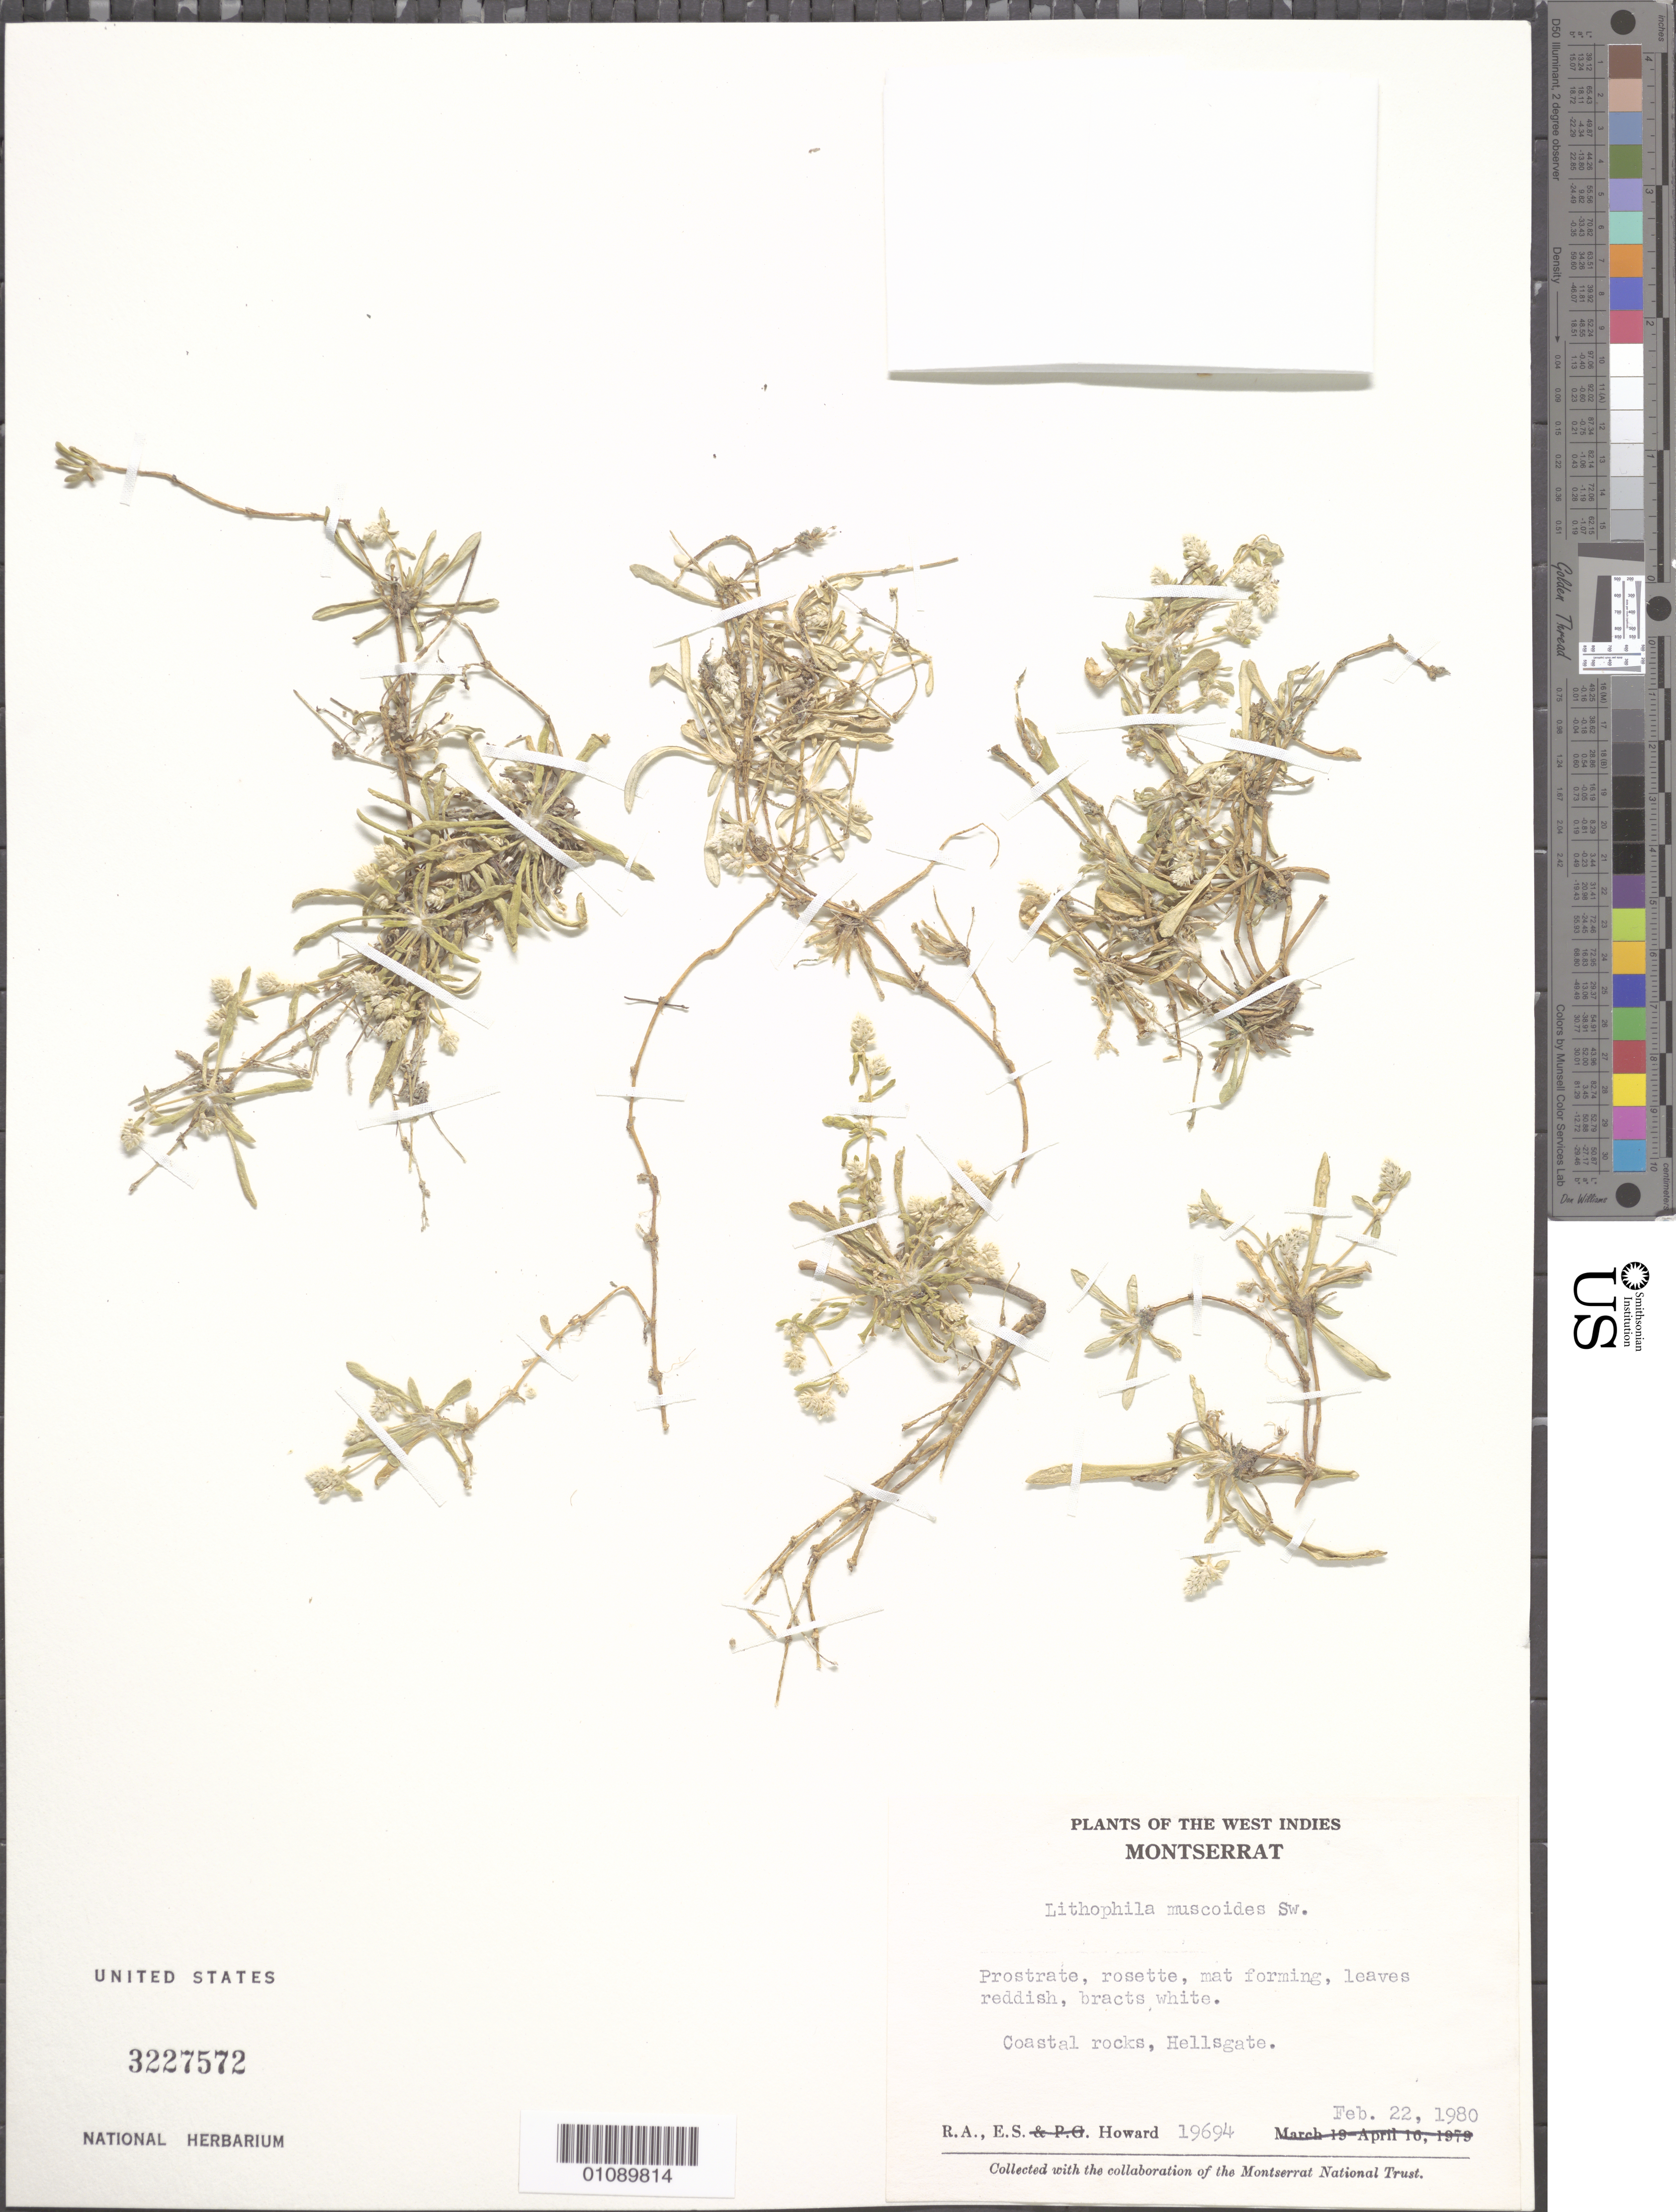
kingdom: Plantae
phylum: Tracheophyta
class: Magnoliopsida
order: Caryophyllales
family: Amaranthaceae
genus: Gomphrena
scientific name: Gomphrena muscoides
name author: (Sw.) T. Ortuño & Borsch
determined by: Strong, Mark T., (BOT), Smithsonian Institution - National Museum of Natural History (UNITED STATES)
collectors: R. A. Howard & E. S. Howard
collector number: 19694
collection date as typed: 22 Feb 1980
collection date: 1980-02-22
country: Montserrat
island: Montserrat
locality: Hellsgate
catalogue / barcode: US 3227572